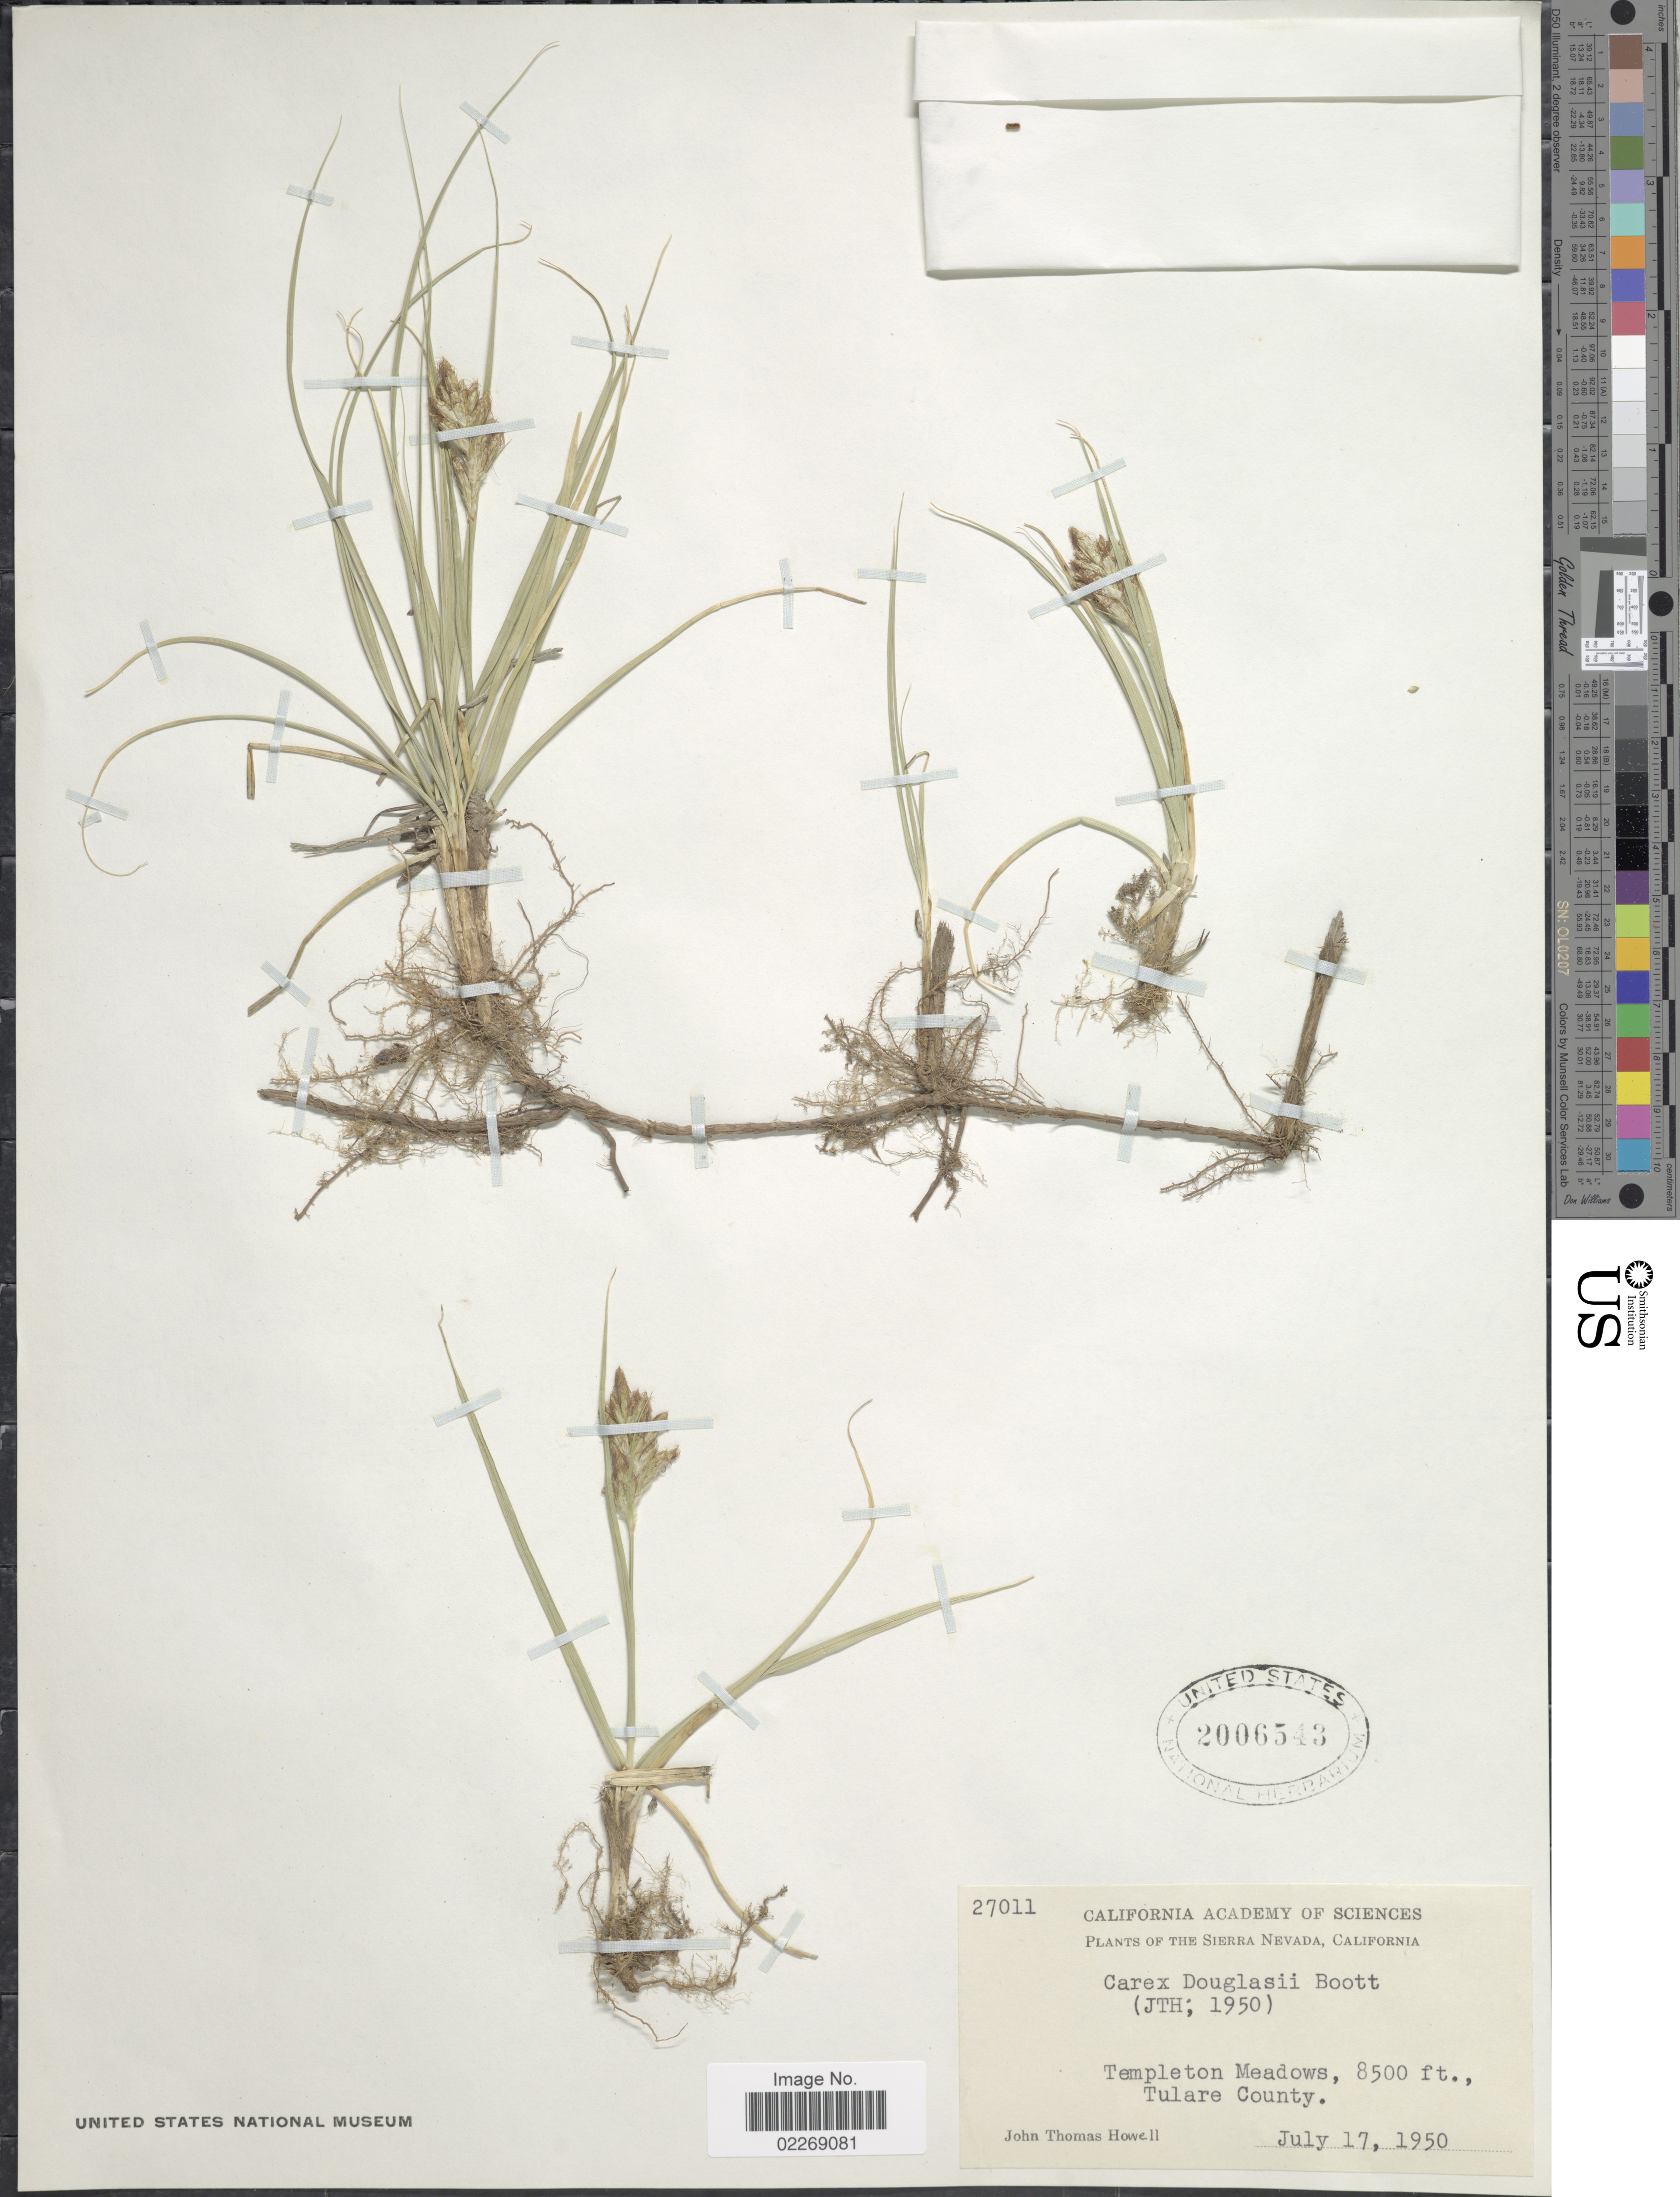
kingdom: Plantae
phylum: Tracheophyta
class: Liliopsida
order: Poales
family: Cyperaceae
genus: Carex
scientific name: Carex douglasii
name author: Boott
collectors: J. T. Howell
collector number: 27011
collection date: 1950-07-17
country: United States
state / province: California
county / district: Tulare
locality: Sierra Nevada. Templeton Meadows, Tulare County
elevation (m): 2591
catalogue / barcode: US 2006543